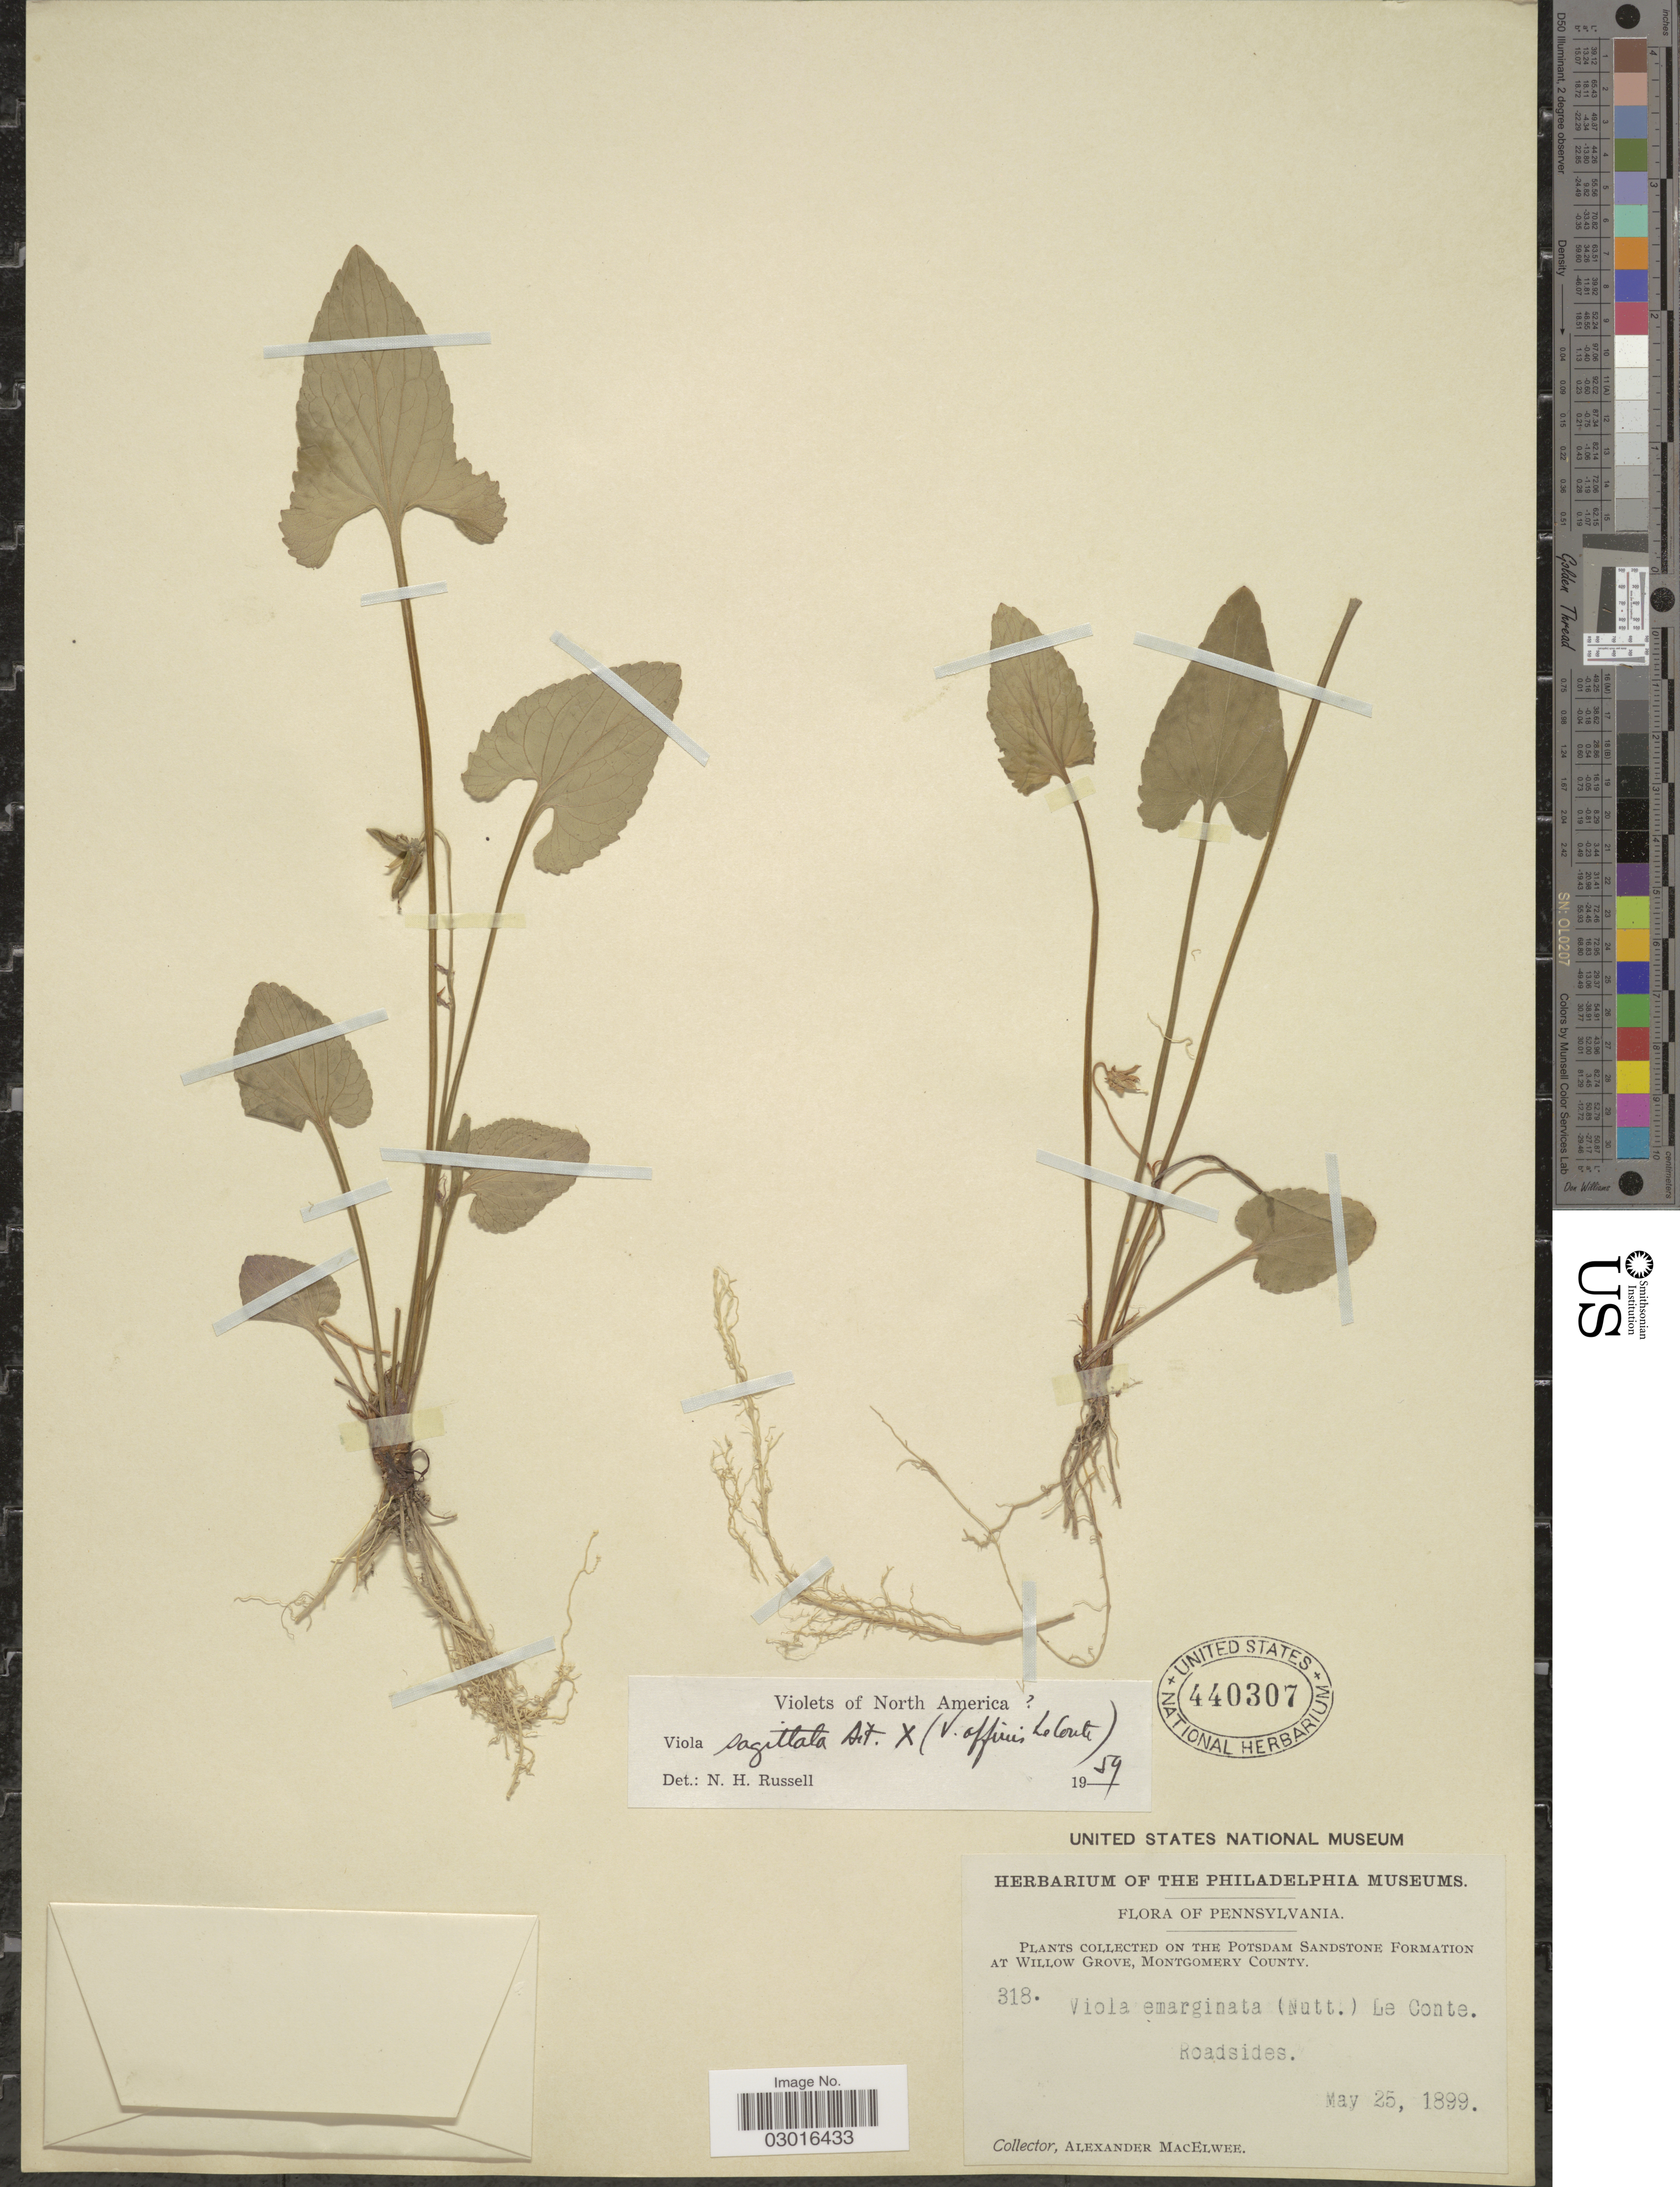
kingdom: Plantae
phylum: Tracheophyta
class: Magnoliopsida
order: Malpighiales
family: Violaceae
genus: Viola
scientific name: Viola sagittata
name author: Aiton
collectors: A. MacElwee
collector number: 318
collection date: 1899-05-25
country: United States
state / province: Pennsylvania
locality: On the Potsdam Sandstone Formation at Willow Grove, Montgomery County.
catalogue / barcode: US 440307